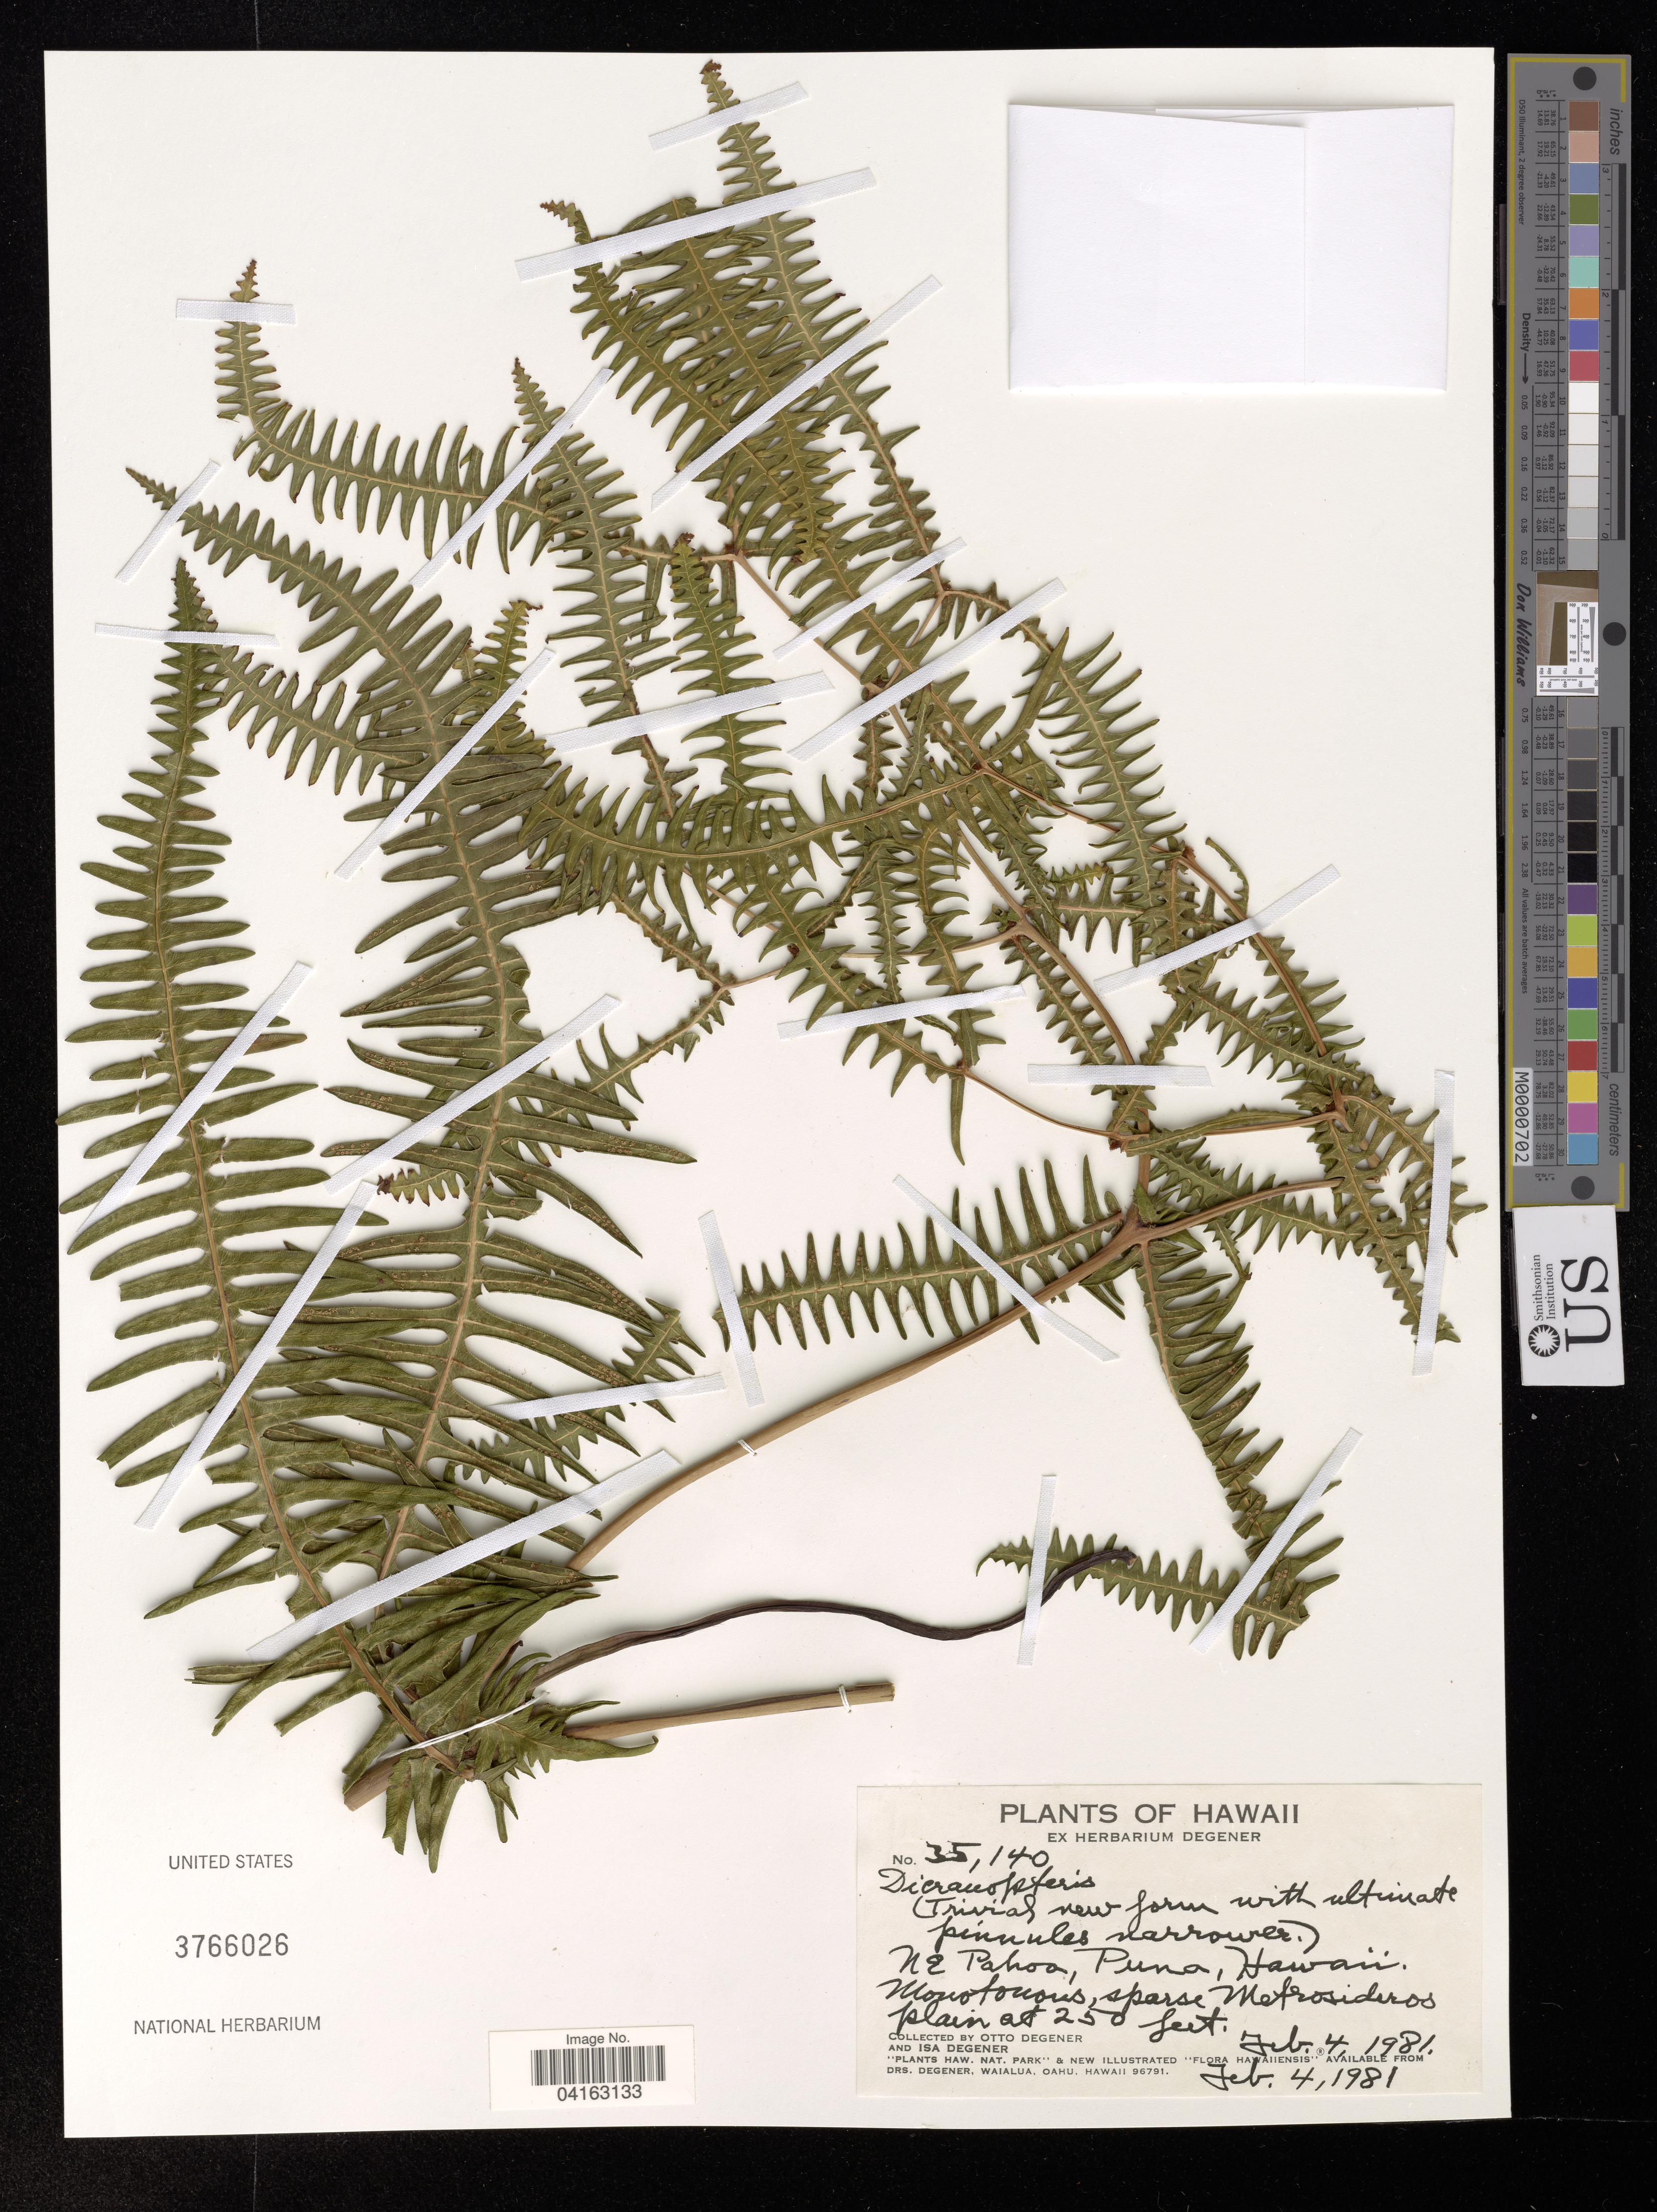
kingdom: Plantae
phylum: Tracheophyta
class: Polypodiopsida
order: Gleicheniales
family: Gleicheniaceae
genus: Dicranopteris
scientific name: Dicranopteris sp.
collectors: O. Degener & I. Degener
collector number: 35,140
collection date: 1981-02-04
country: United States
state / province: Hawaii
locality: NE Pahoa, Puna.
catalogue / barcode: US 3766026